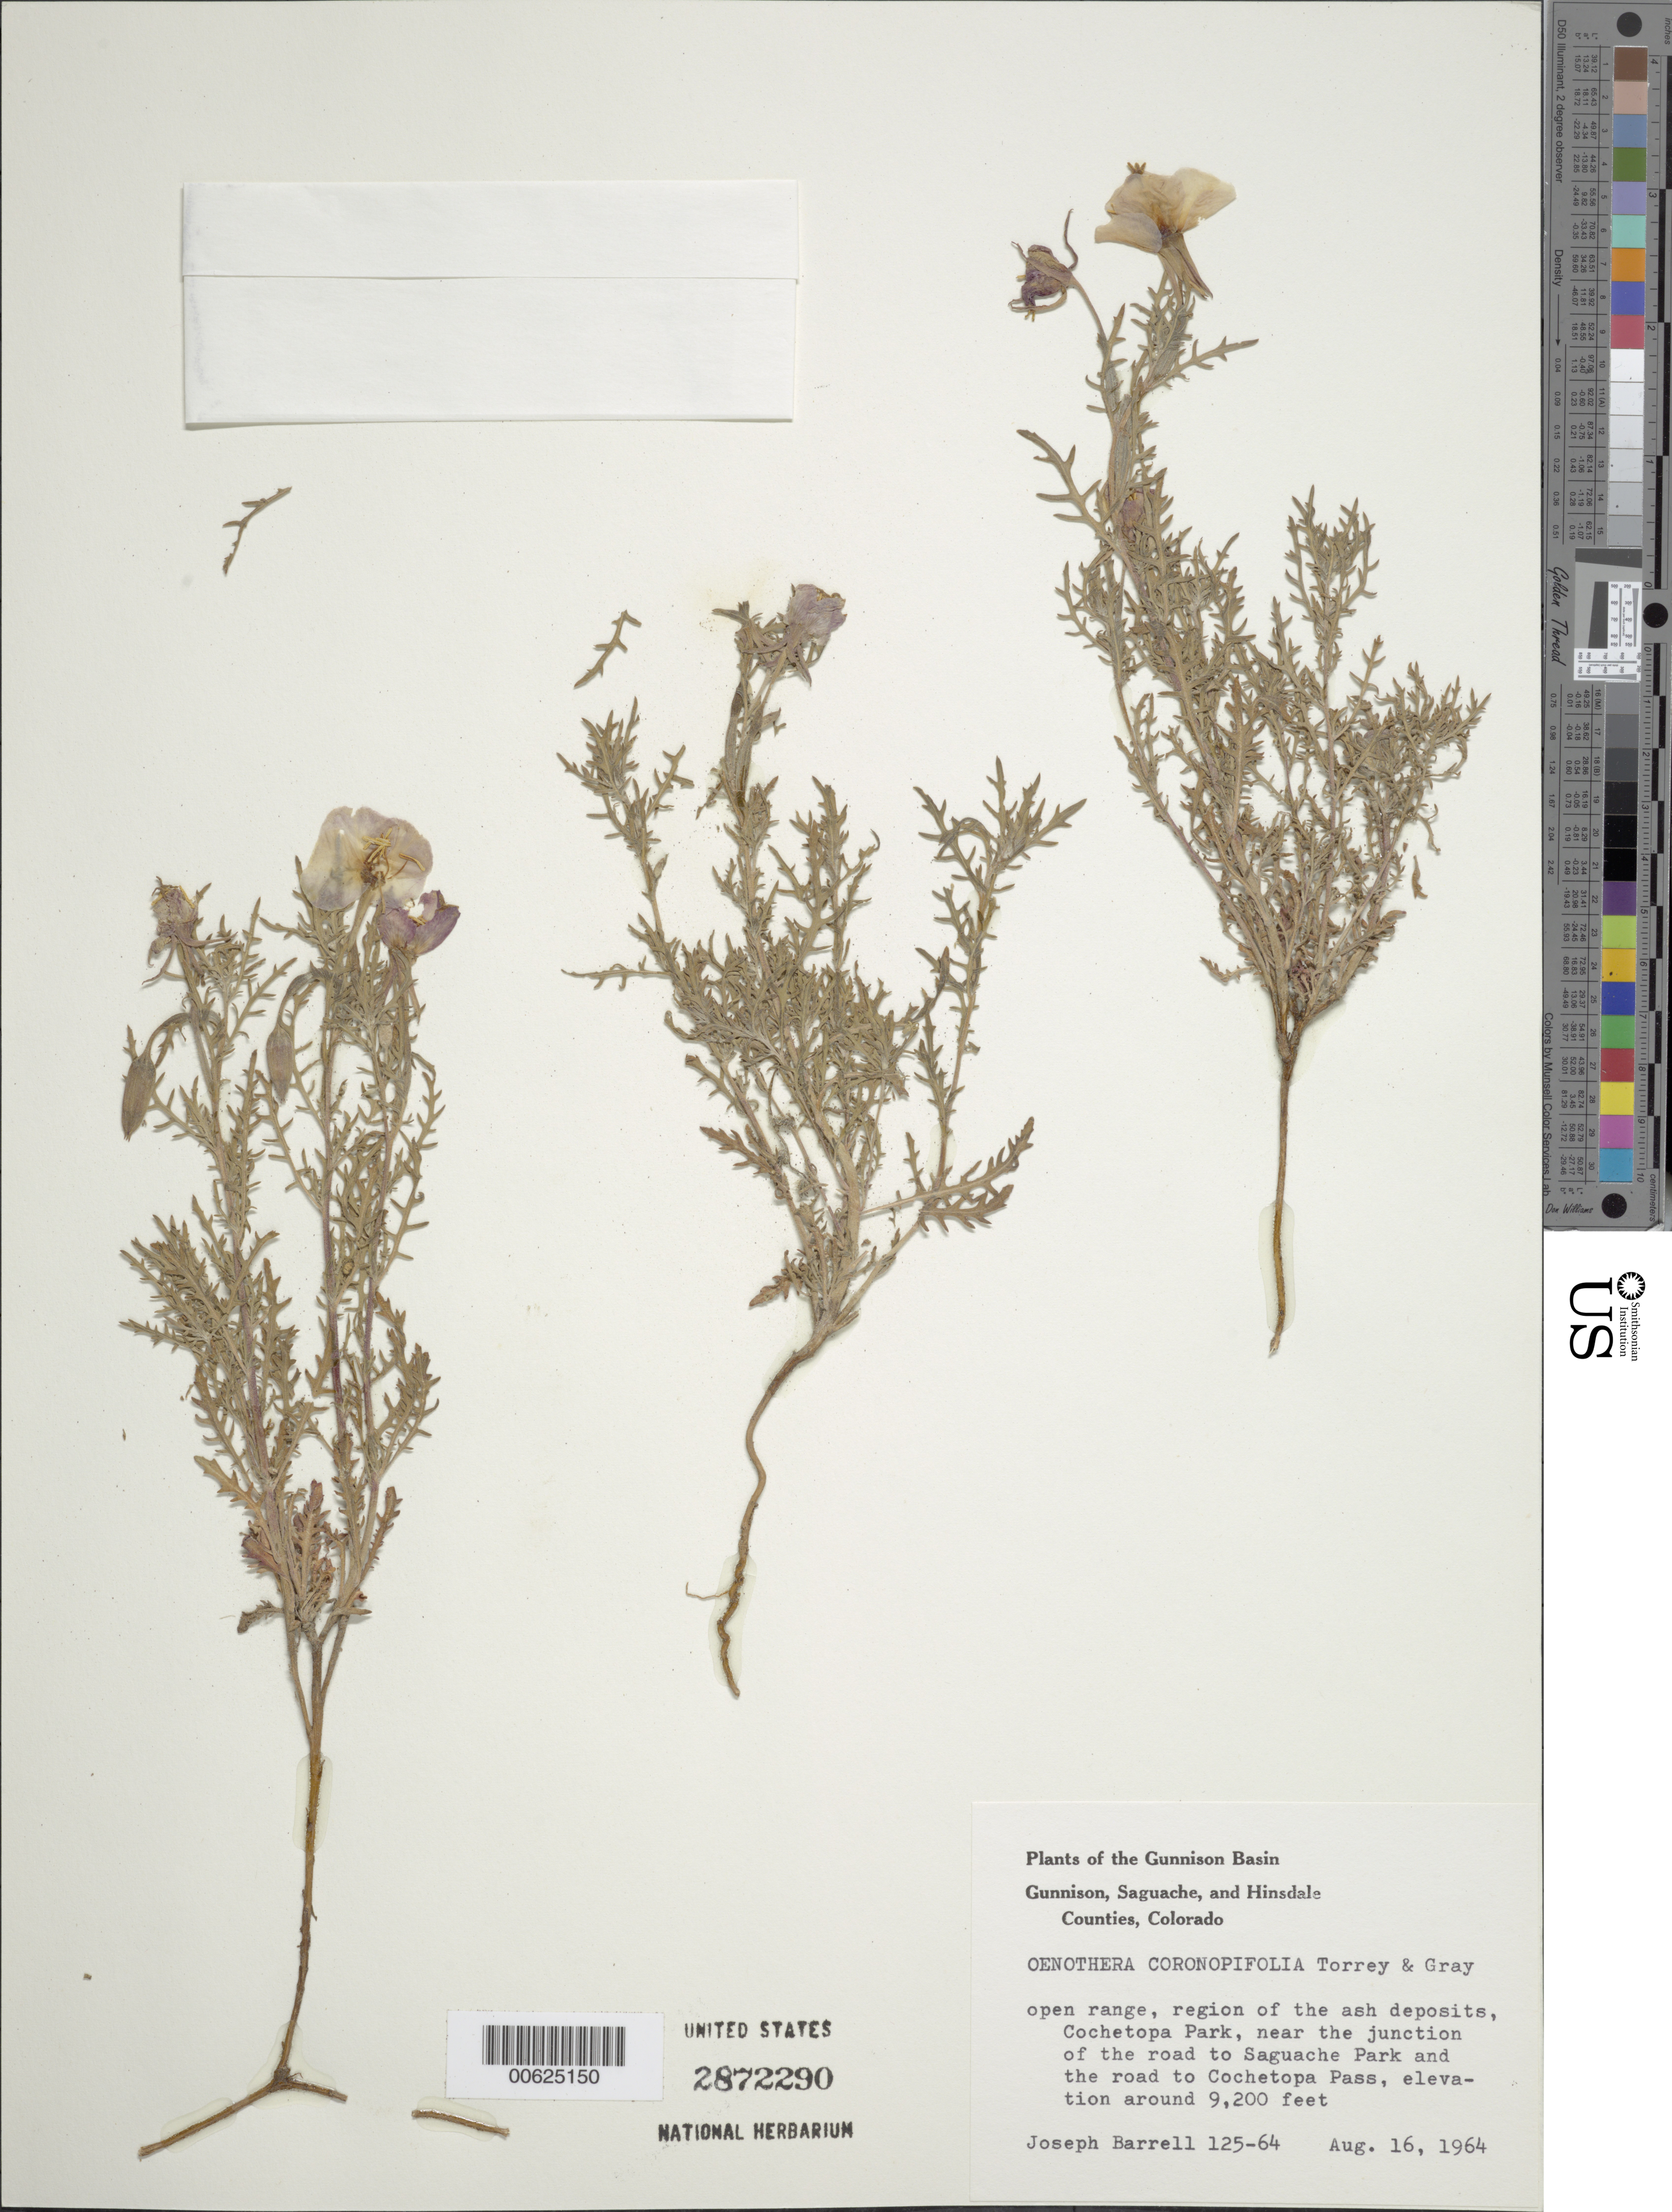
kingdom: Plantae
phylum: Tracheophyta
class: Magnoliopsida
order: Myrtales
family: Onagraceae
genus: Oenothera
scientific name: Oenothera coronopifolia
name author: Torr. & A. Gray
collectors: J. Barrell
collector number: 125-64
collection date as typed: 16 Aug 1964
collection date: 1964-08-16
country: United States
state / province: Colorado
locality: Cochetopa Park, road to Saguache Park and road to Cochetopa Pass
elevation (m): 2804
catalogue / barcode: US 2872290